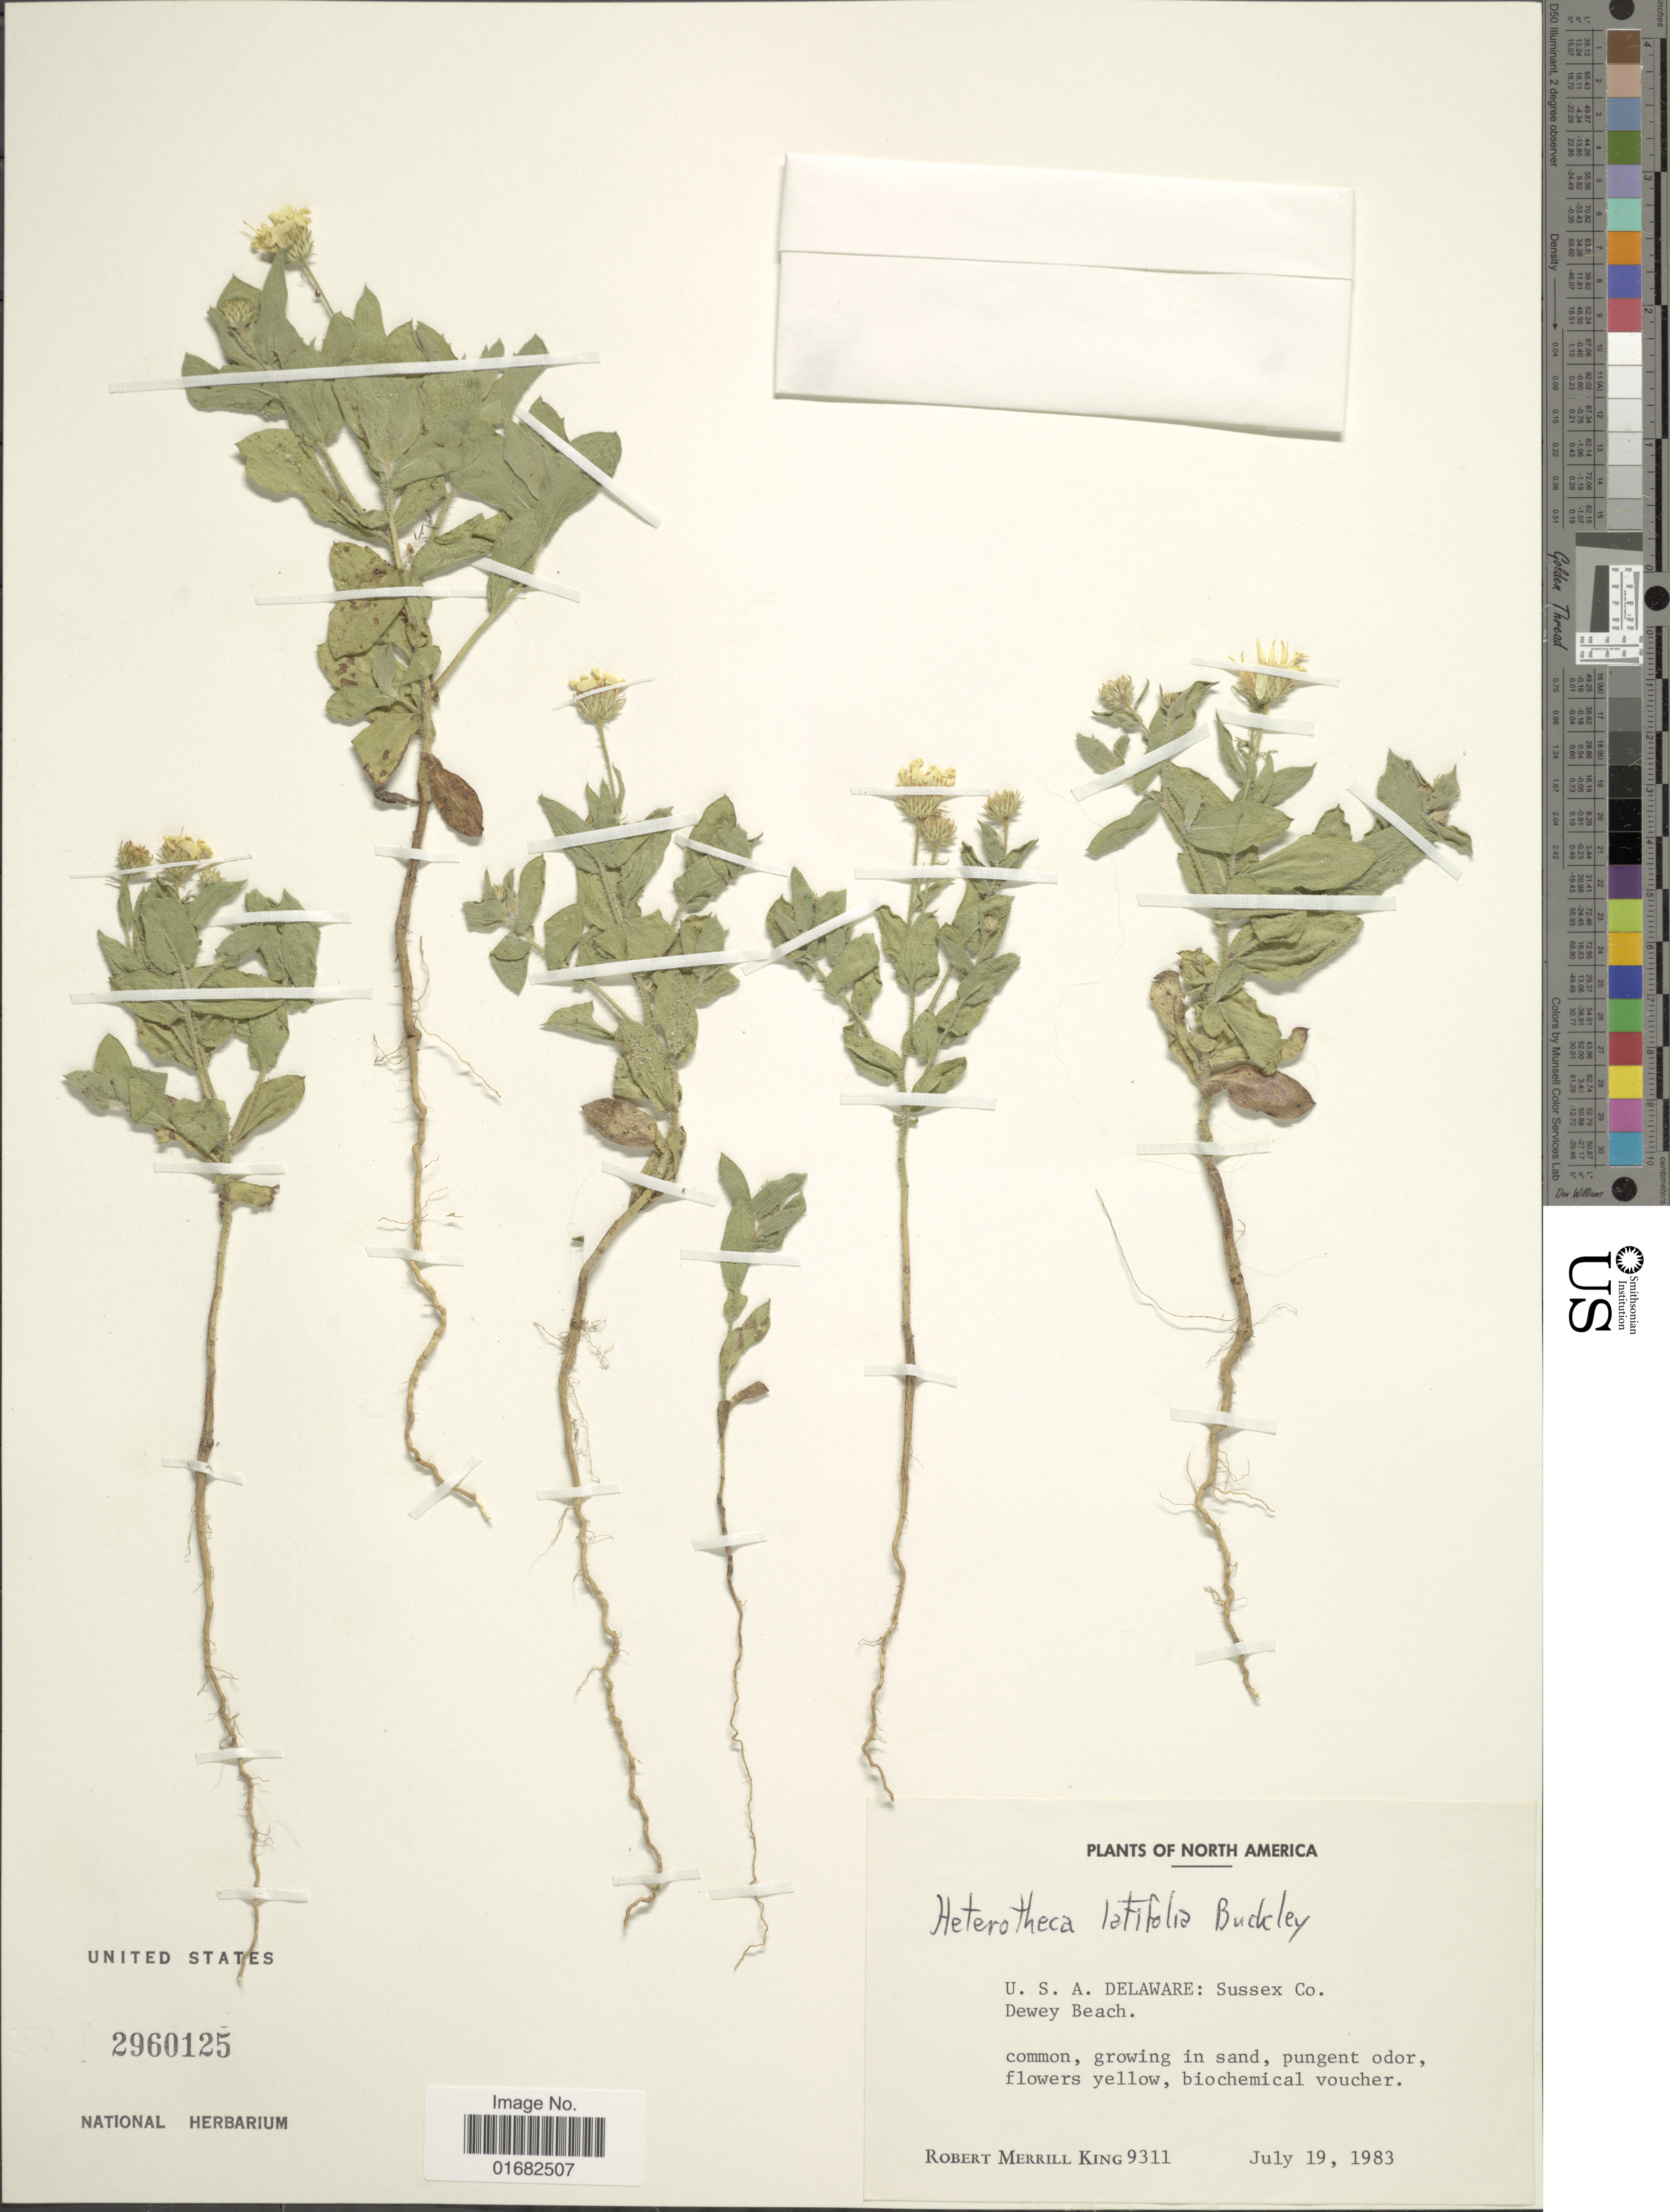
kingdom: Plantae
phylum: Tracheophyta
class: Magnoliopsida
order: Asterales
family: Asteraceae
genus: Heterotheca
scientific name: Heterotheca latifolia var. latifolia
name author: Buckley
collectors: R. M. King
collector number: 9311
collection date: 1983-07-19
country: United States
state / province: Delaware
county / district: Sussex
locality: Sussex Co. Dewey Beach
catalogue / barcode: US 2960125